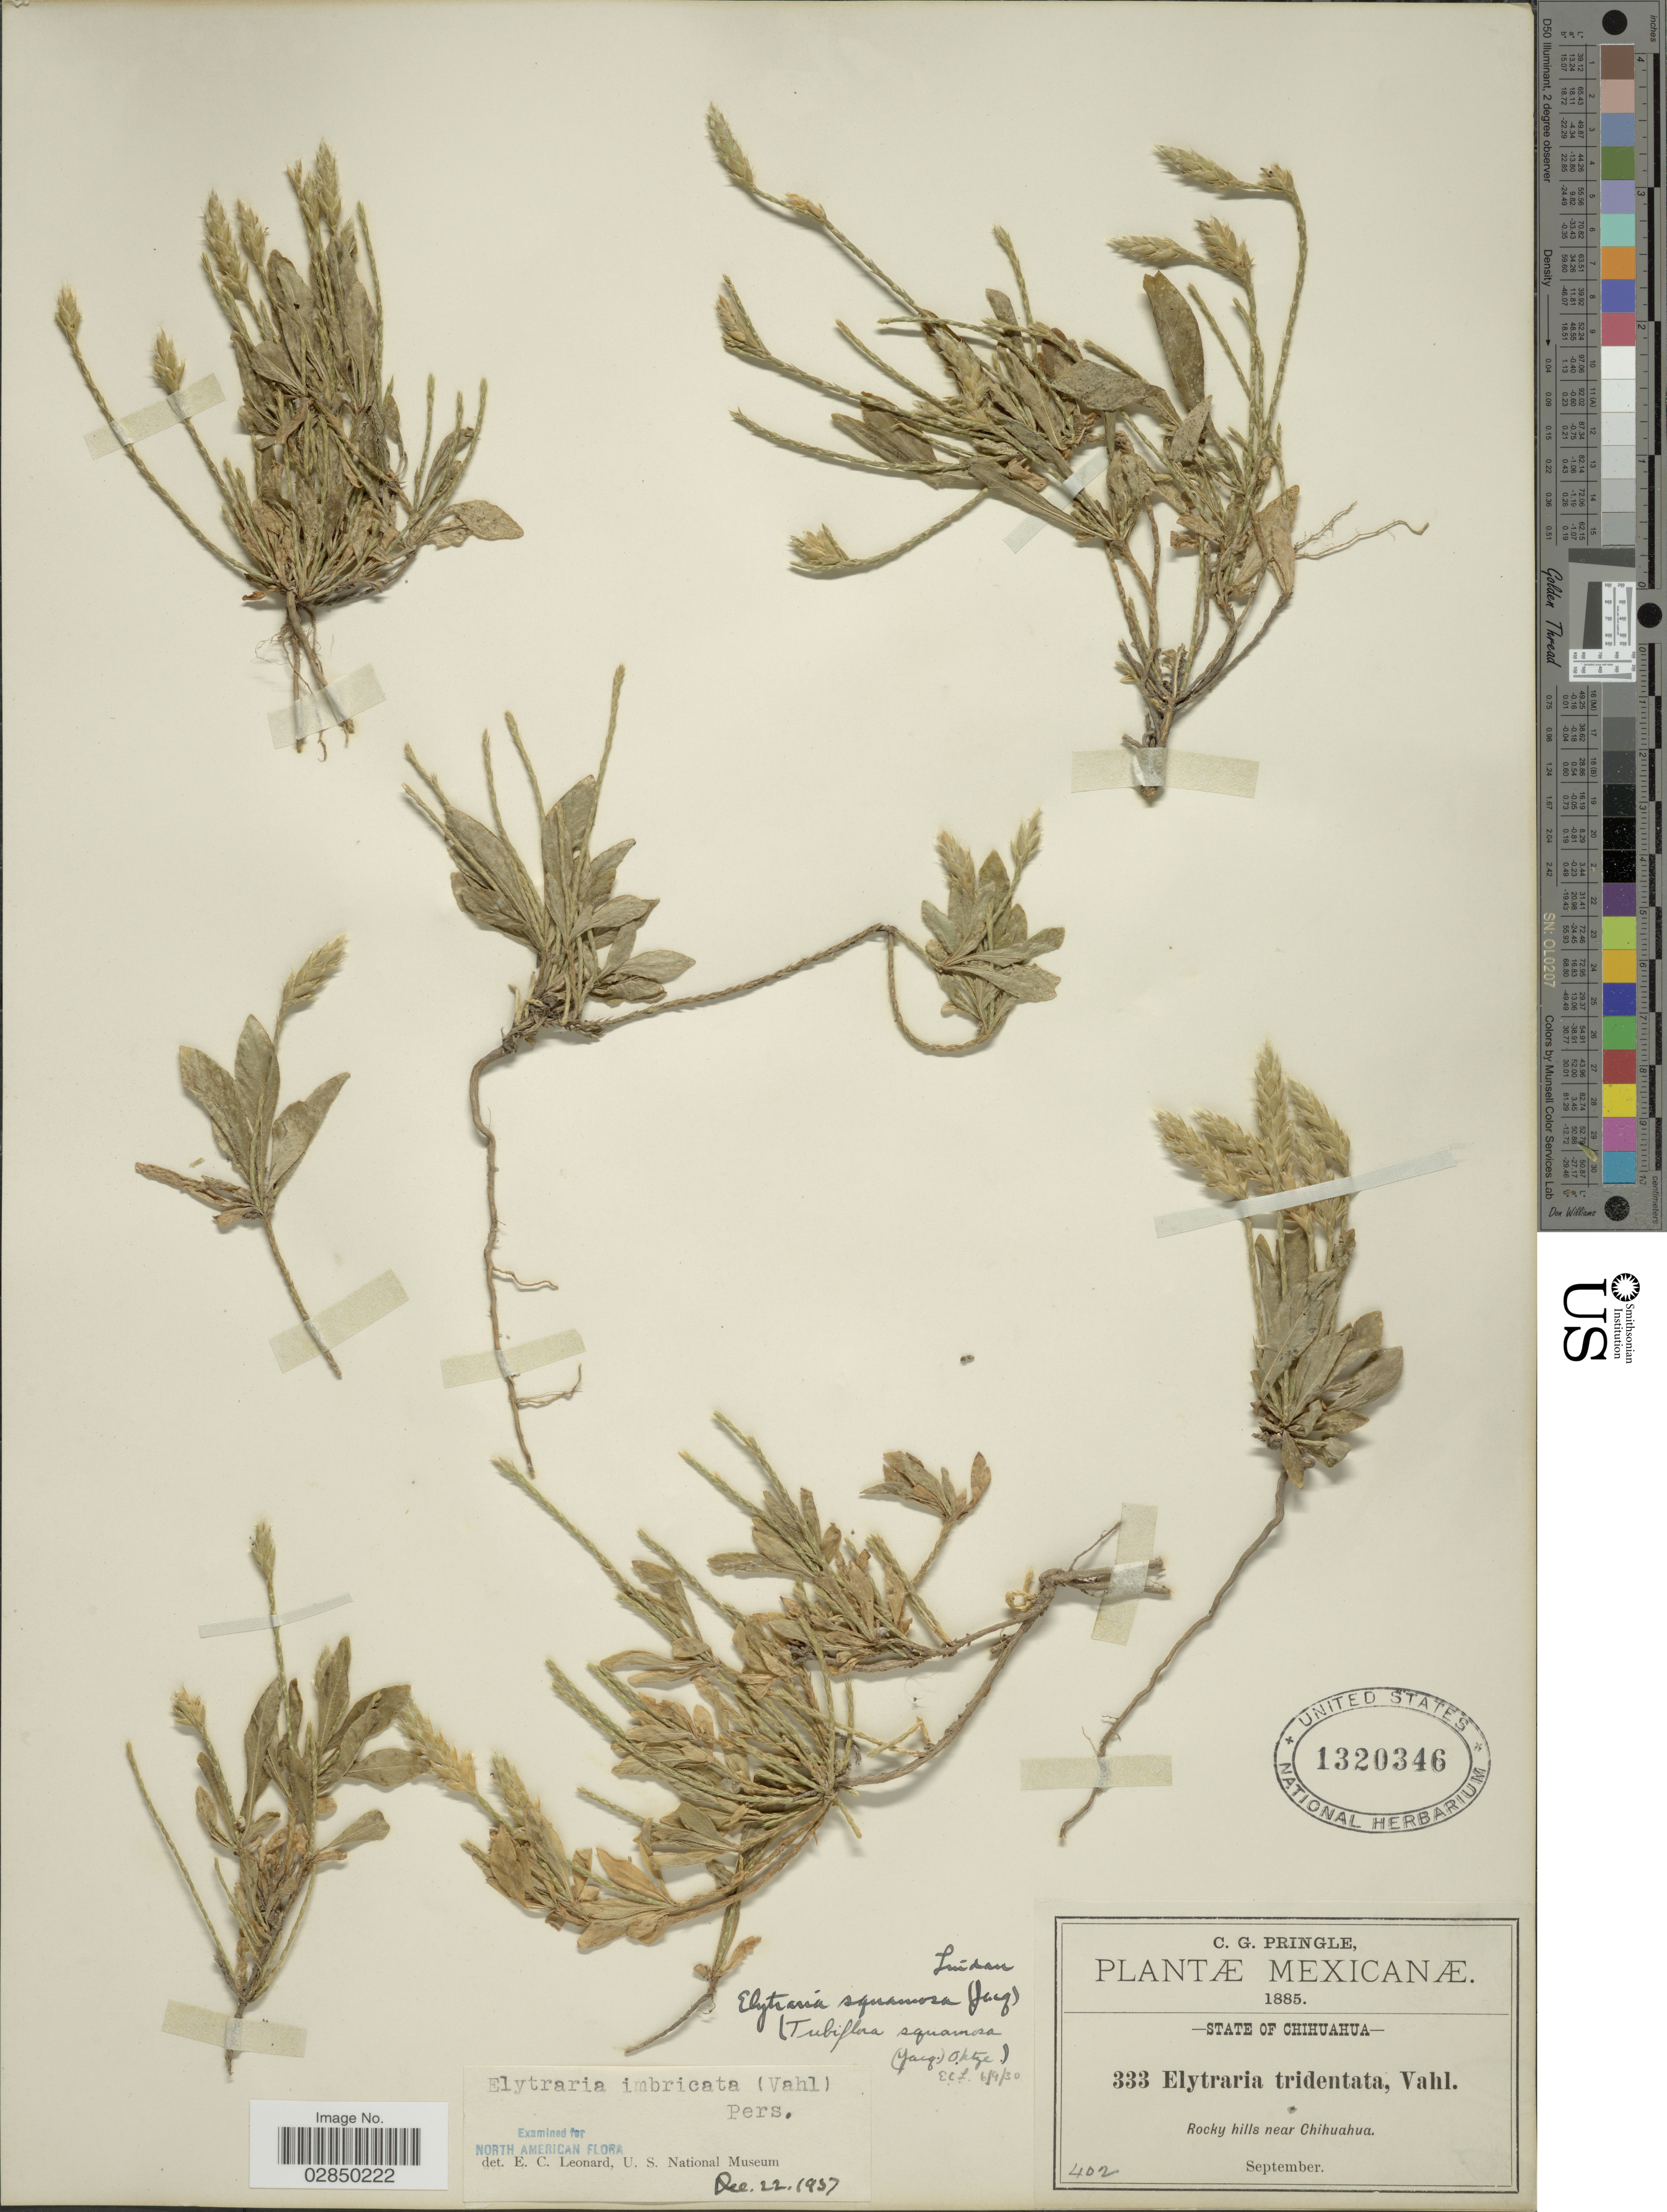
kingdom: Plantae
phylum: Tracheophyta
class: Magnoliopsida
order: Lamiales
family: Acanthaceae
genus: Elytraria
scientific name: Elytraria imbricata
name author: (Vahl) Pers.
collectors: C. G. Pringle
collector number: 333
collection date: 1885-09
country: Mexico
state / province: Chihuahua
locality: Rocky hills near Chihuahua.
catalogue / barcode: US 1320346